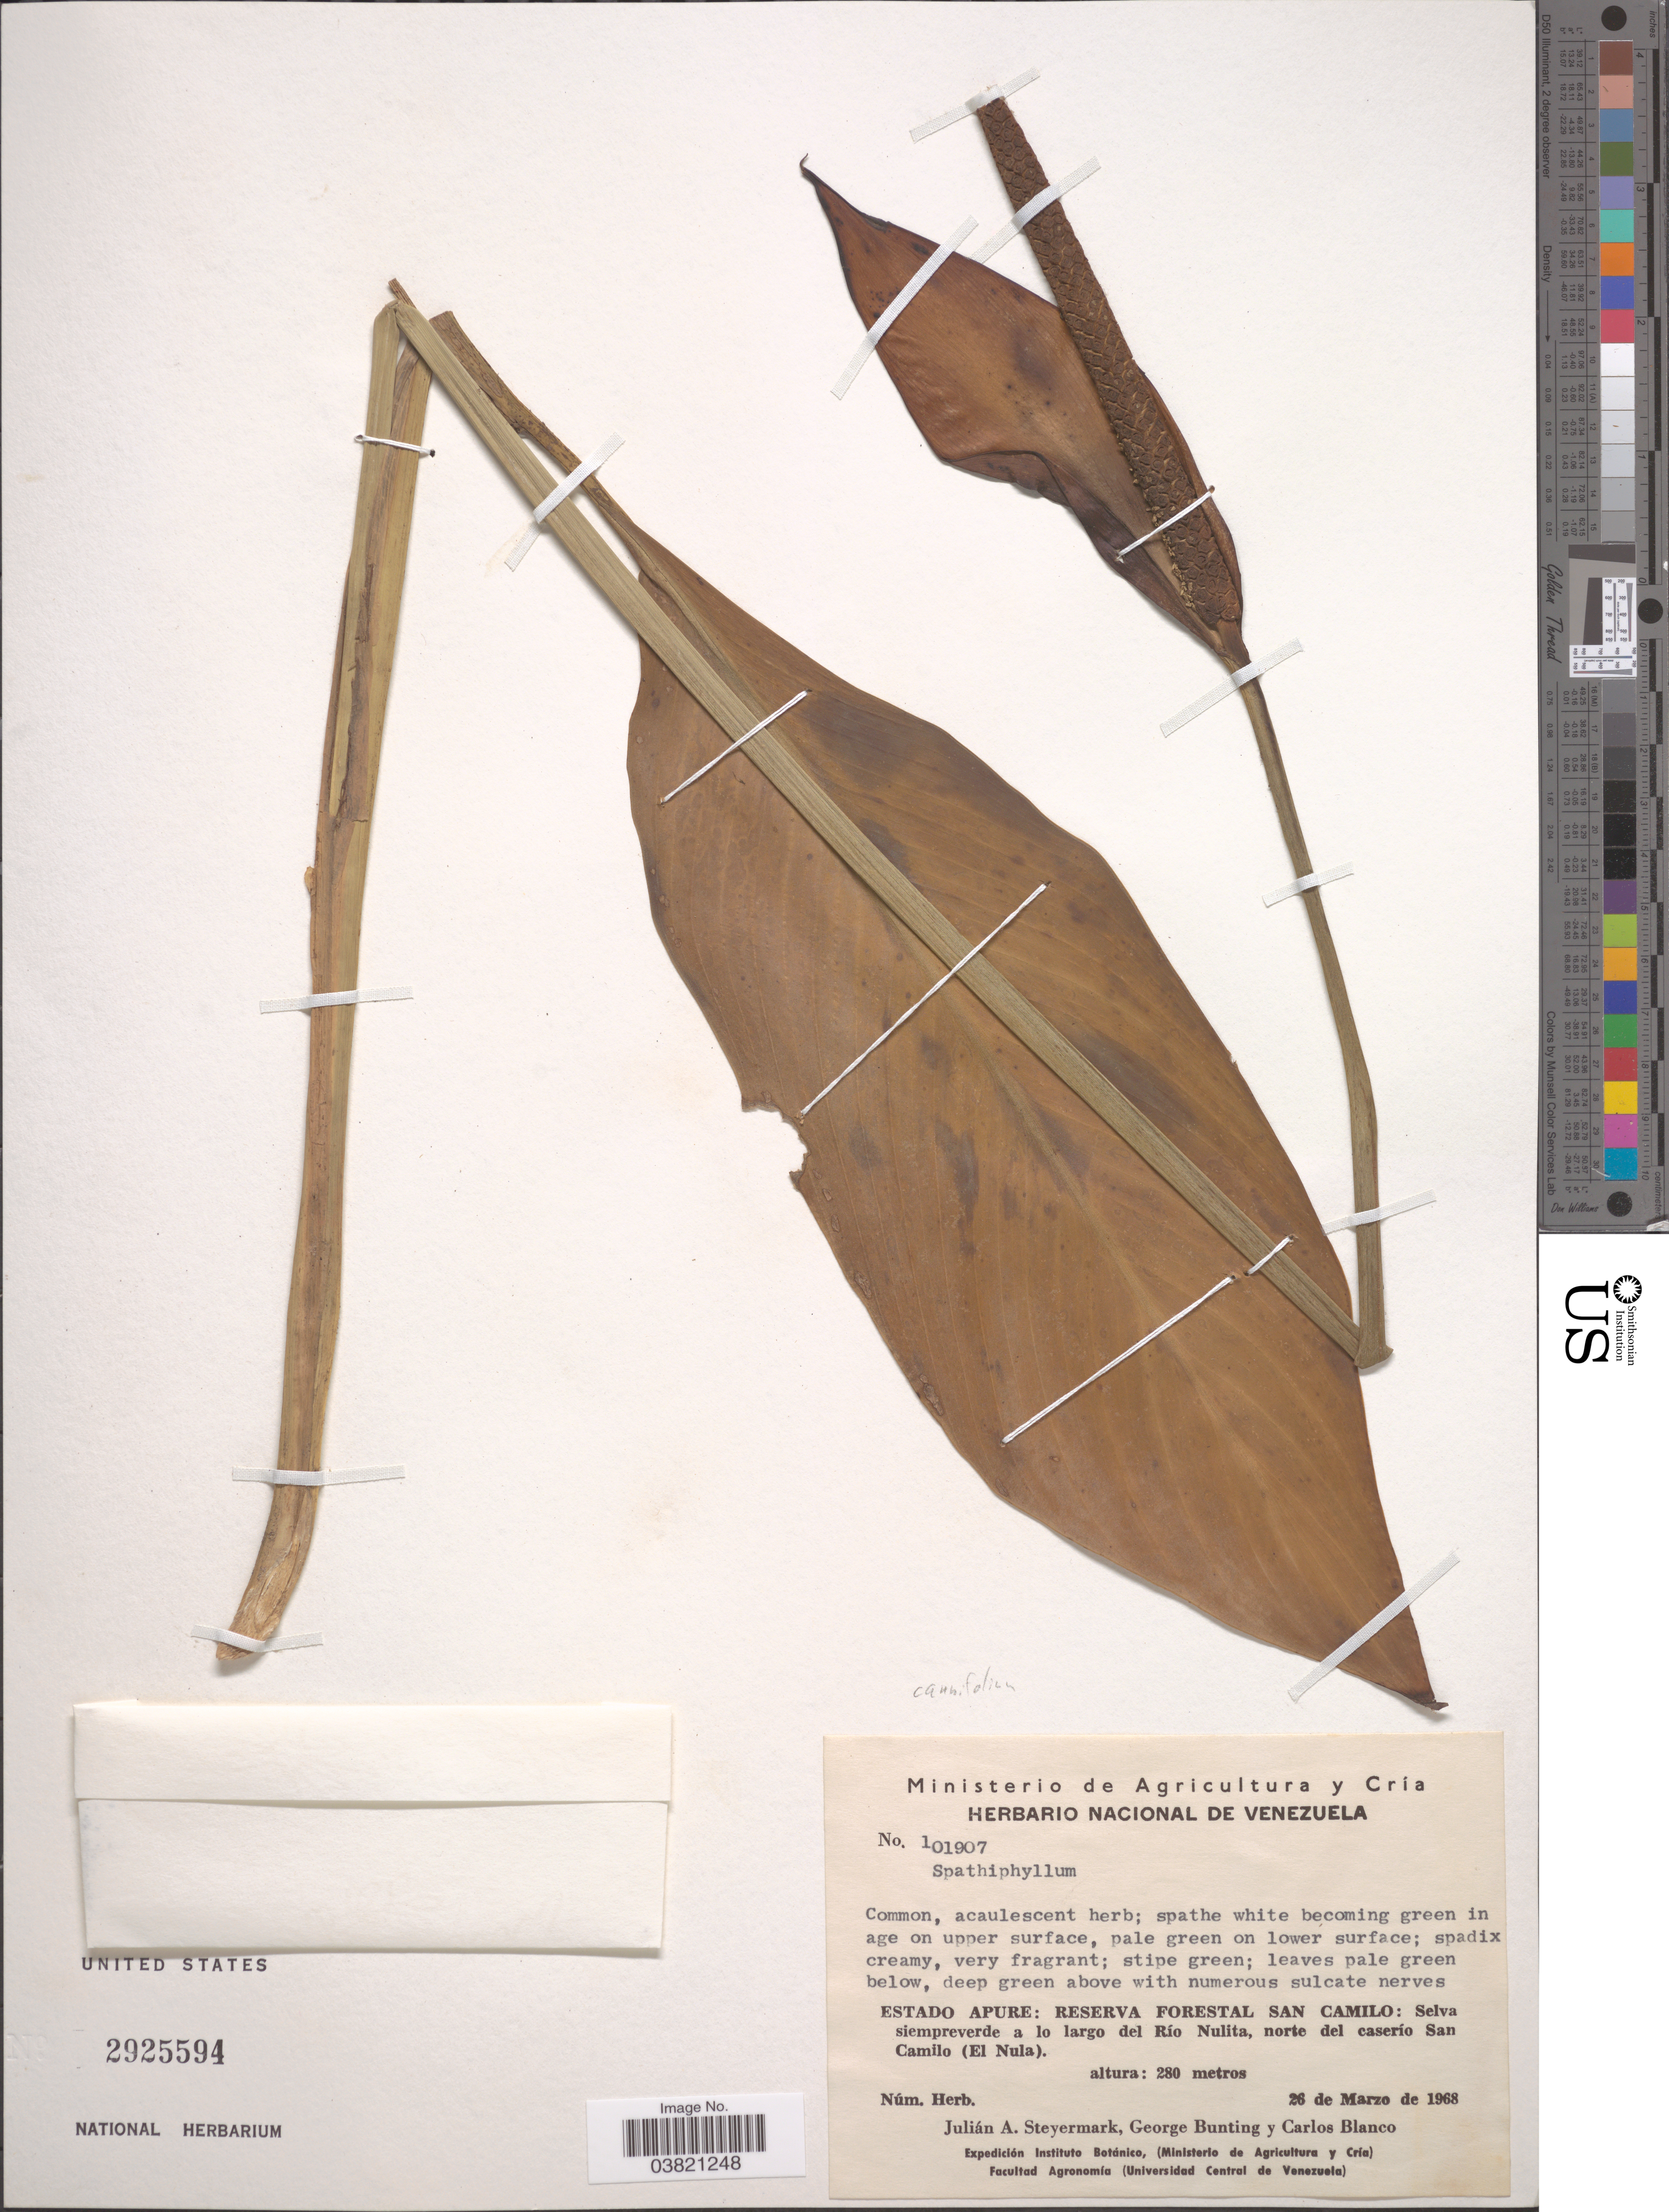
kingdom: Plantae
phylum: Tracheophyta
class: Liliopsida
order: Alismatales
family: Araceae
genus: Spathiphyllum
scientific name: Spathiphyllum cannifolium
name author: (Dryand. ex Sims) Schott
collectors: J. Steyermark, G. S. Bunting & C. Blanco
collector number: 101907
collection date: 1968-03-26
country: Venezuela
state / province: Apure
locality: Reserva Forestal San Camilo: Selva siempreverde a lo largo del Río Nulita, norte del caserío San Camilo (El Nula).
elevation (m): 280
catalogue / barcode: US 2925594